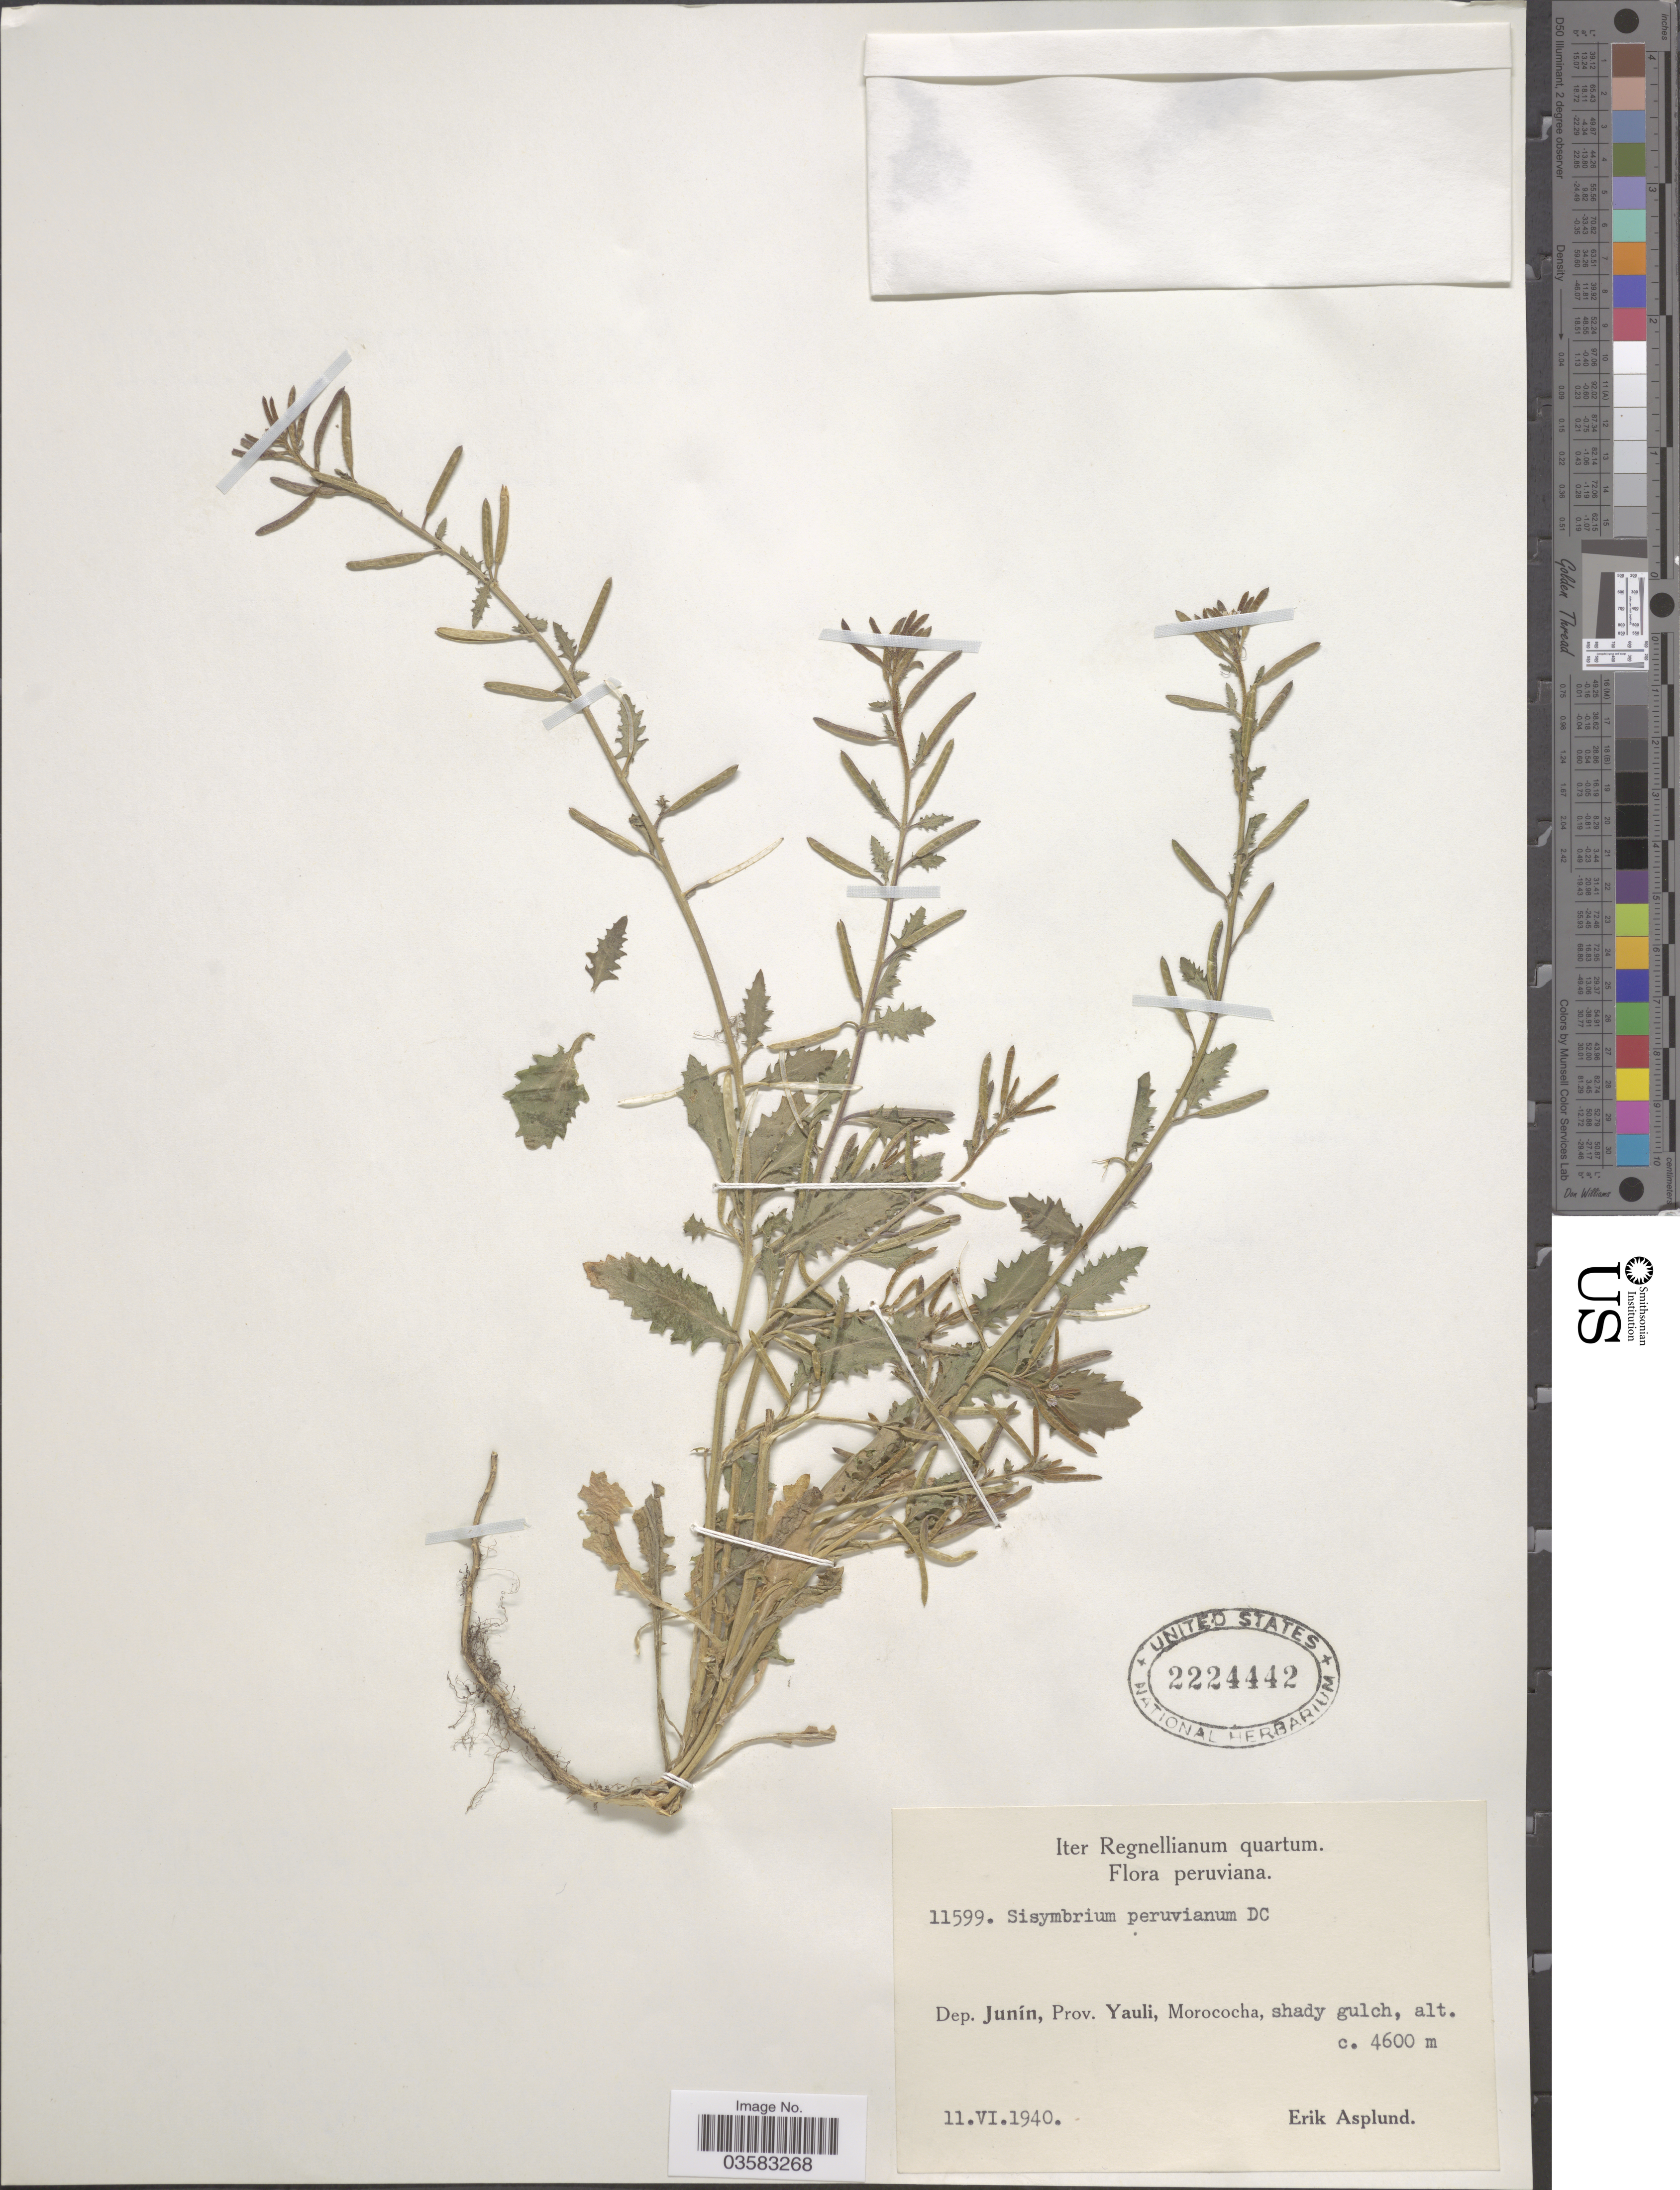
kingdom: Plantae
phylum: Tracheophyta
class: Magnoliopsida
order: Brassicales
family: Brassicaceae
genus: Sisymbrium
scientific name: Sisymbrium peruvianum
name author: DC.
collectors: E. Asplund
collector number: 11599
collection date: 1940-06-11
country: Peru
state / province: Junín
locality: Iter Regnellianum quartum. Dept. Junín, Prov. Yauli, Morococha.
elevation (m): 4600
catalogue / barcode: US 2224442